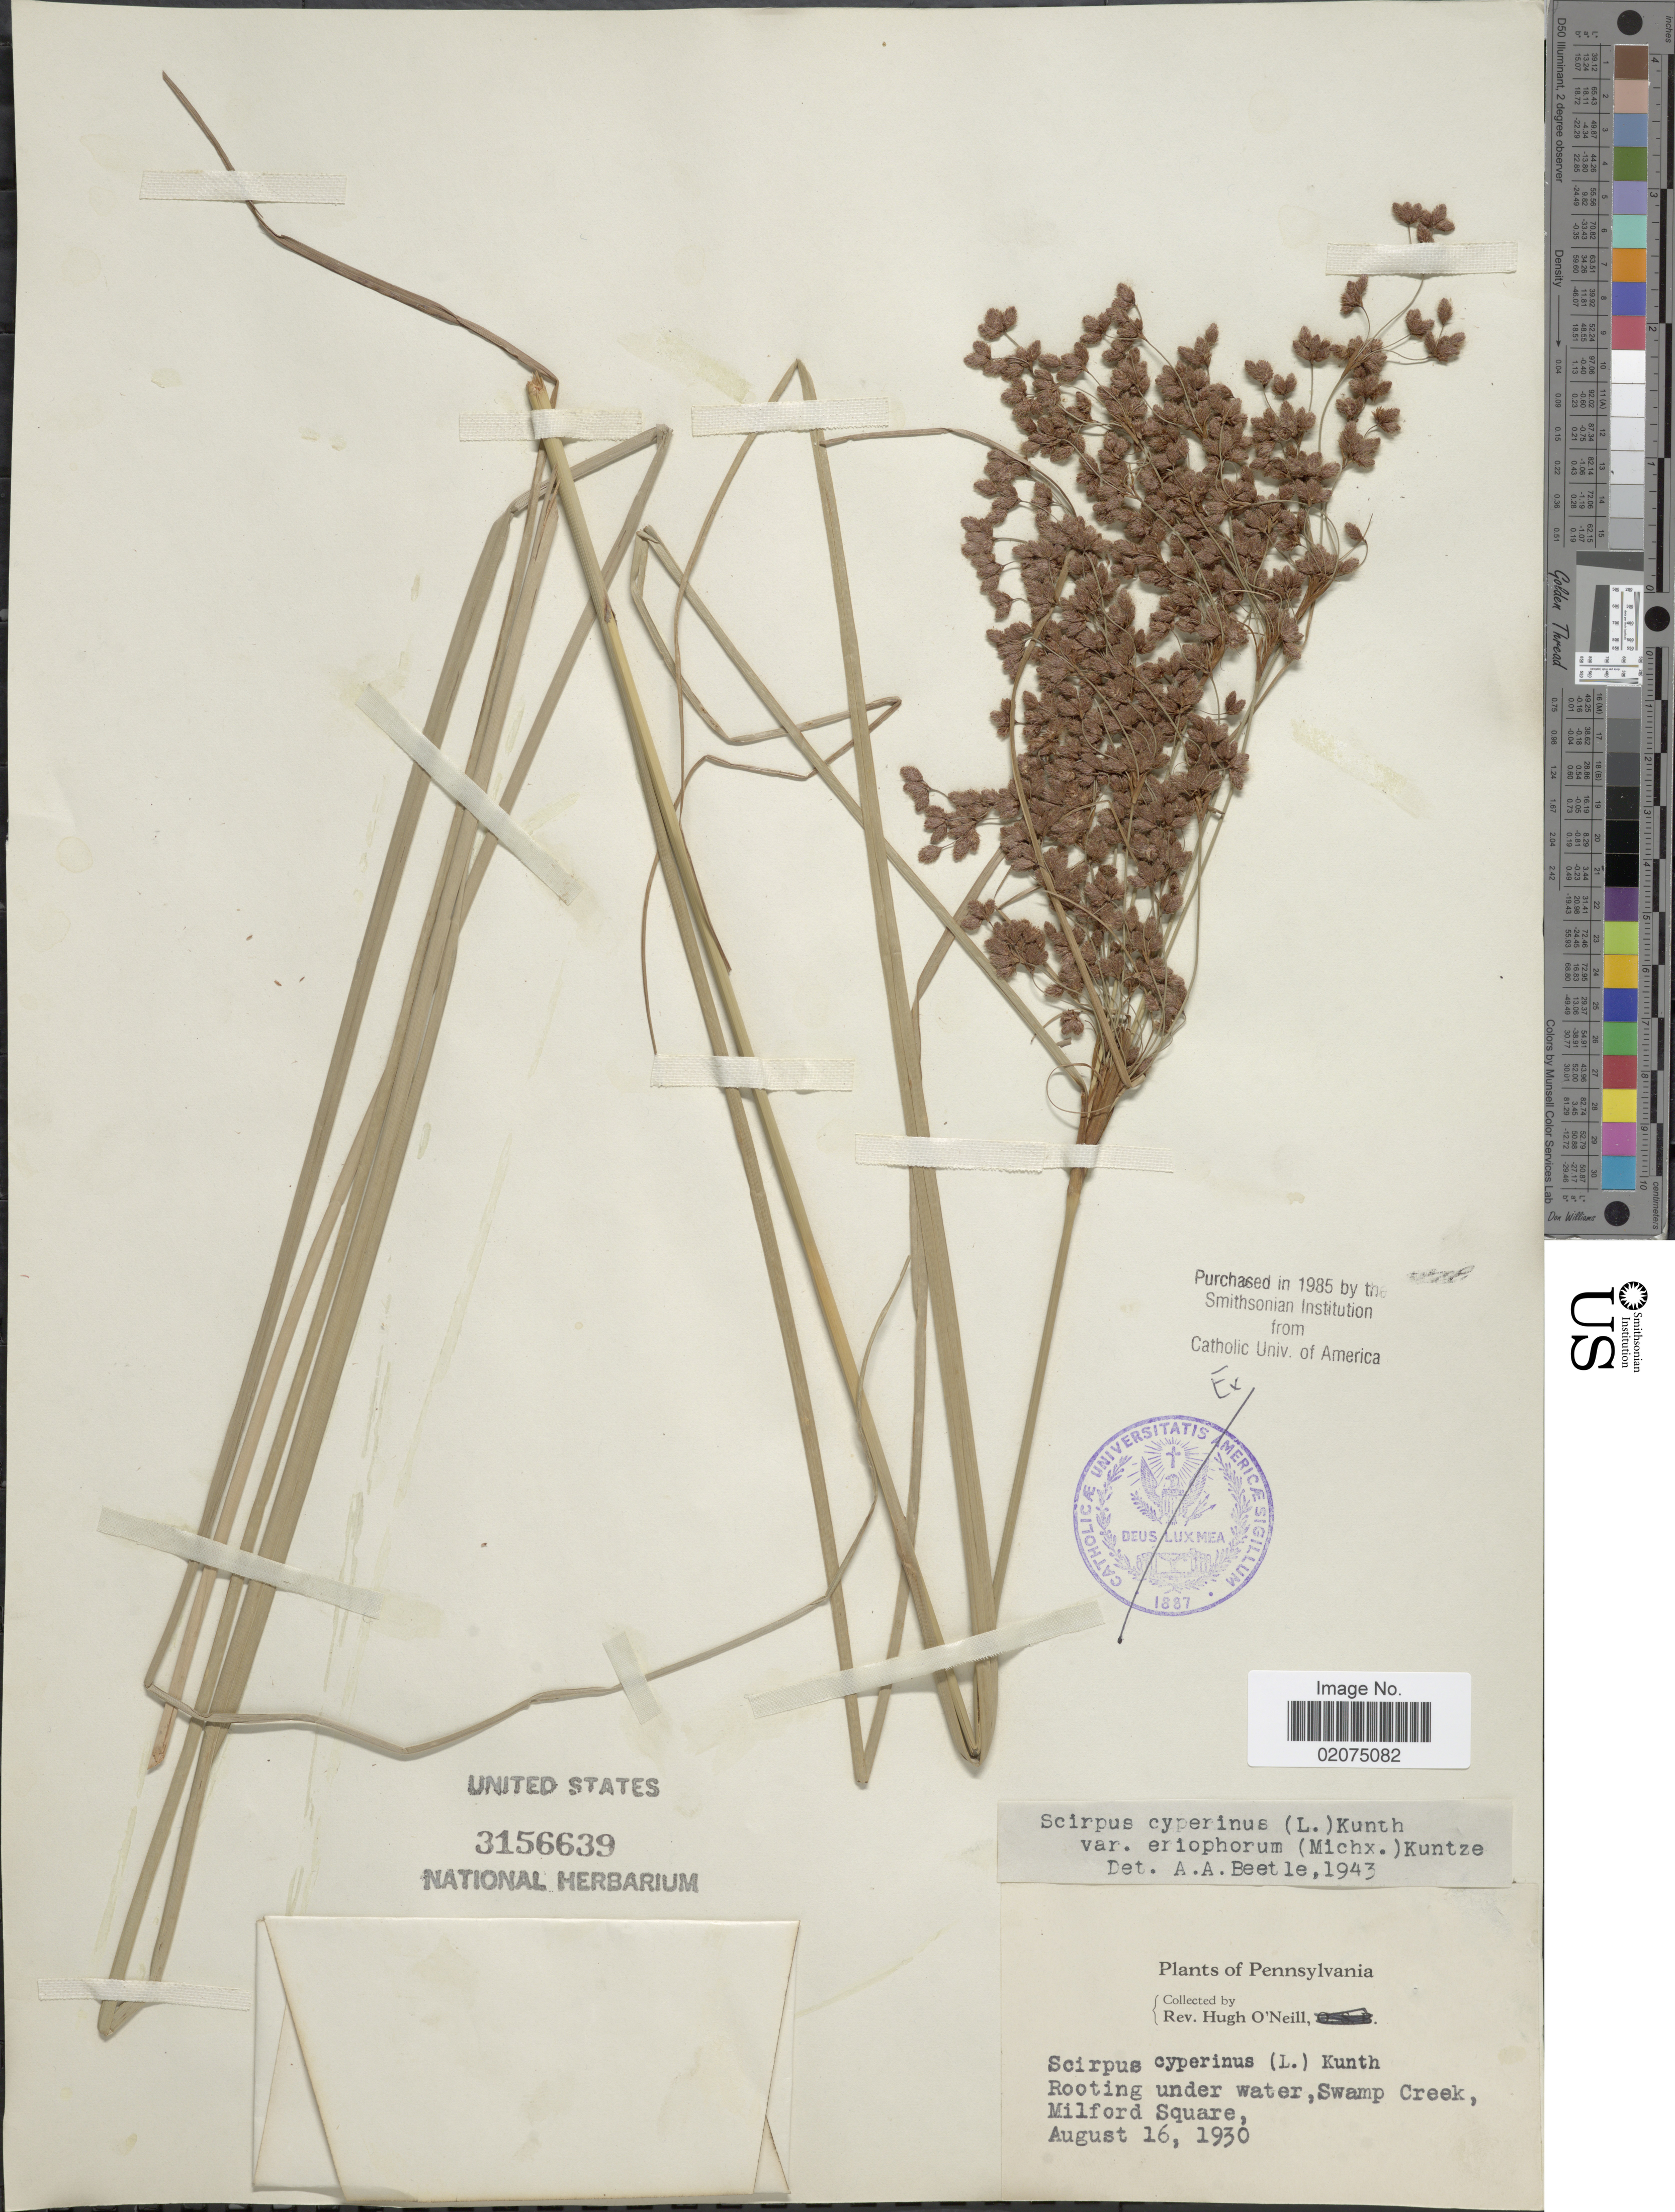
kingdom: Plantae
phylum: Tracheophyta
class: Liliopsida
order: Poales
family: Cyperaceae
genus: Scirpus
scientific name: Scirpus cyperinus (L.) Kunth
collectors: H. O'Neill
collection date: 1930-08-16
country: United States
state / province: Pennsylvania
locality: Swamp Creek, Milford Square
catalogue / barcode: US 3156639